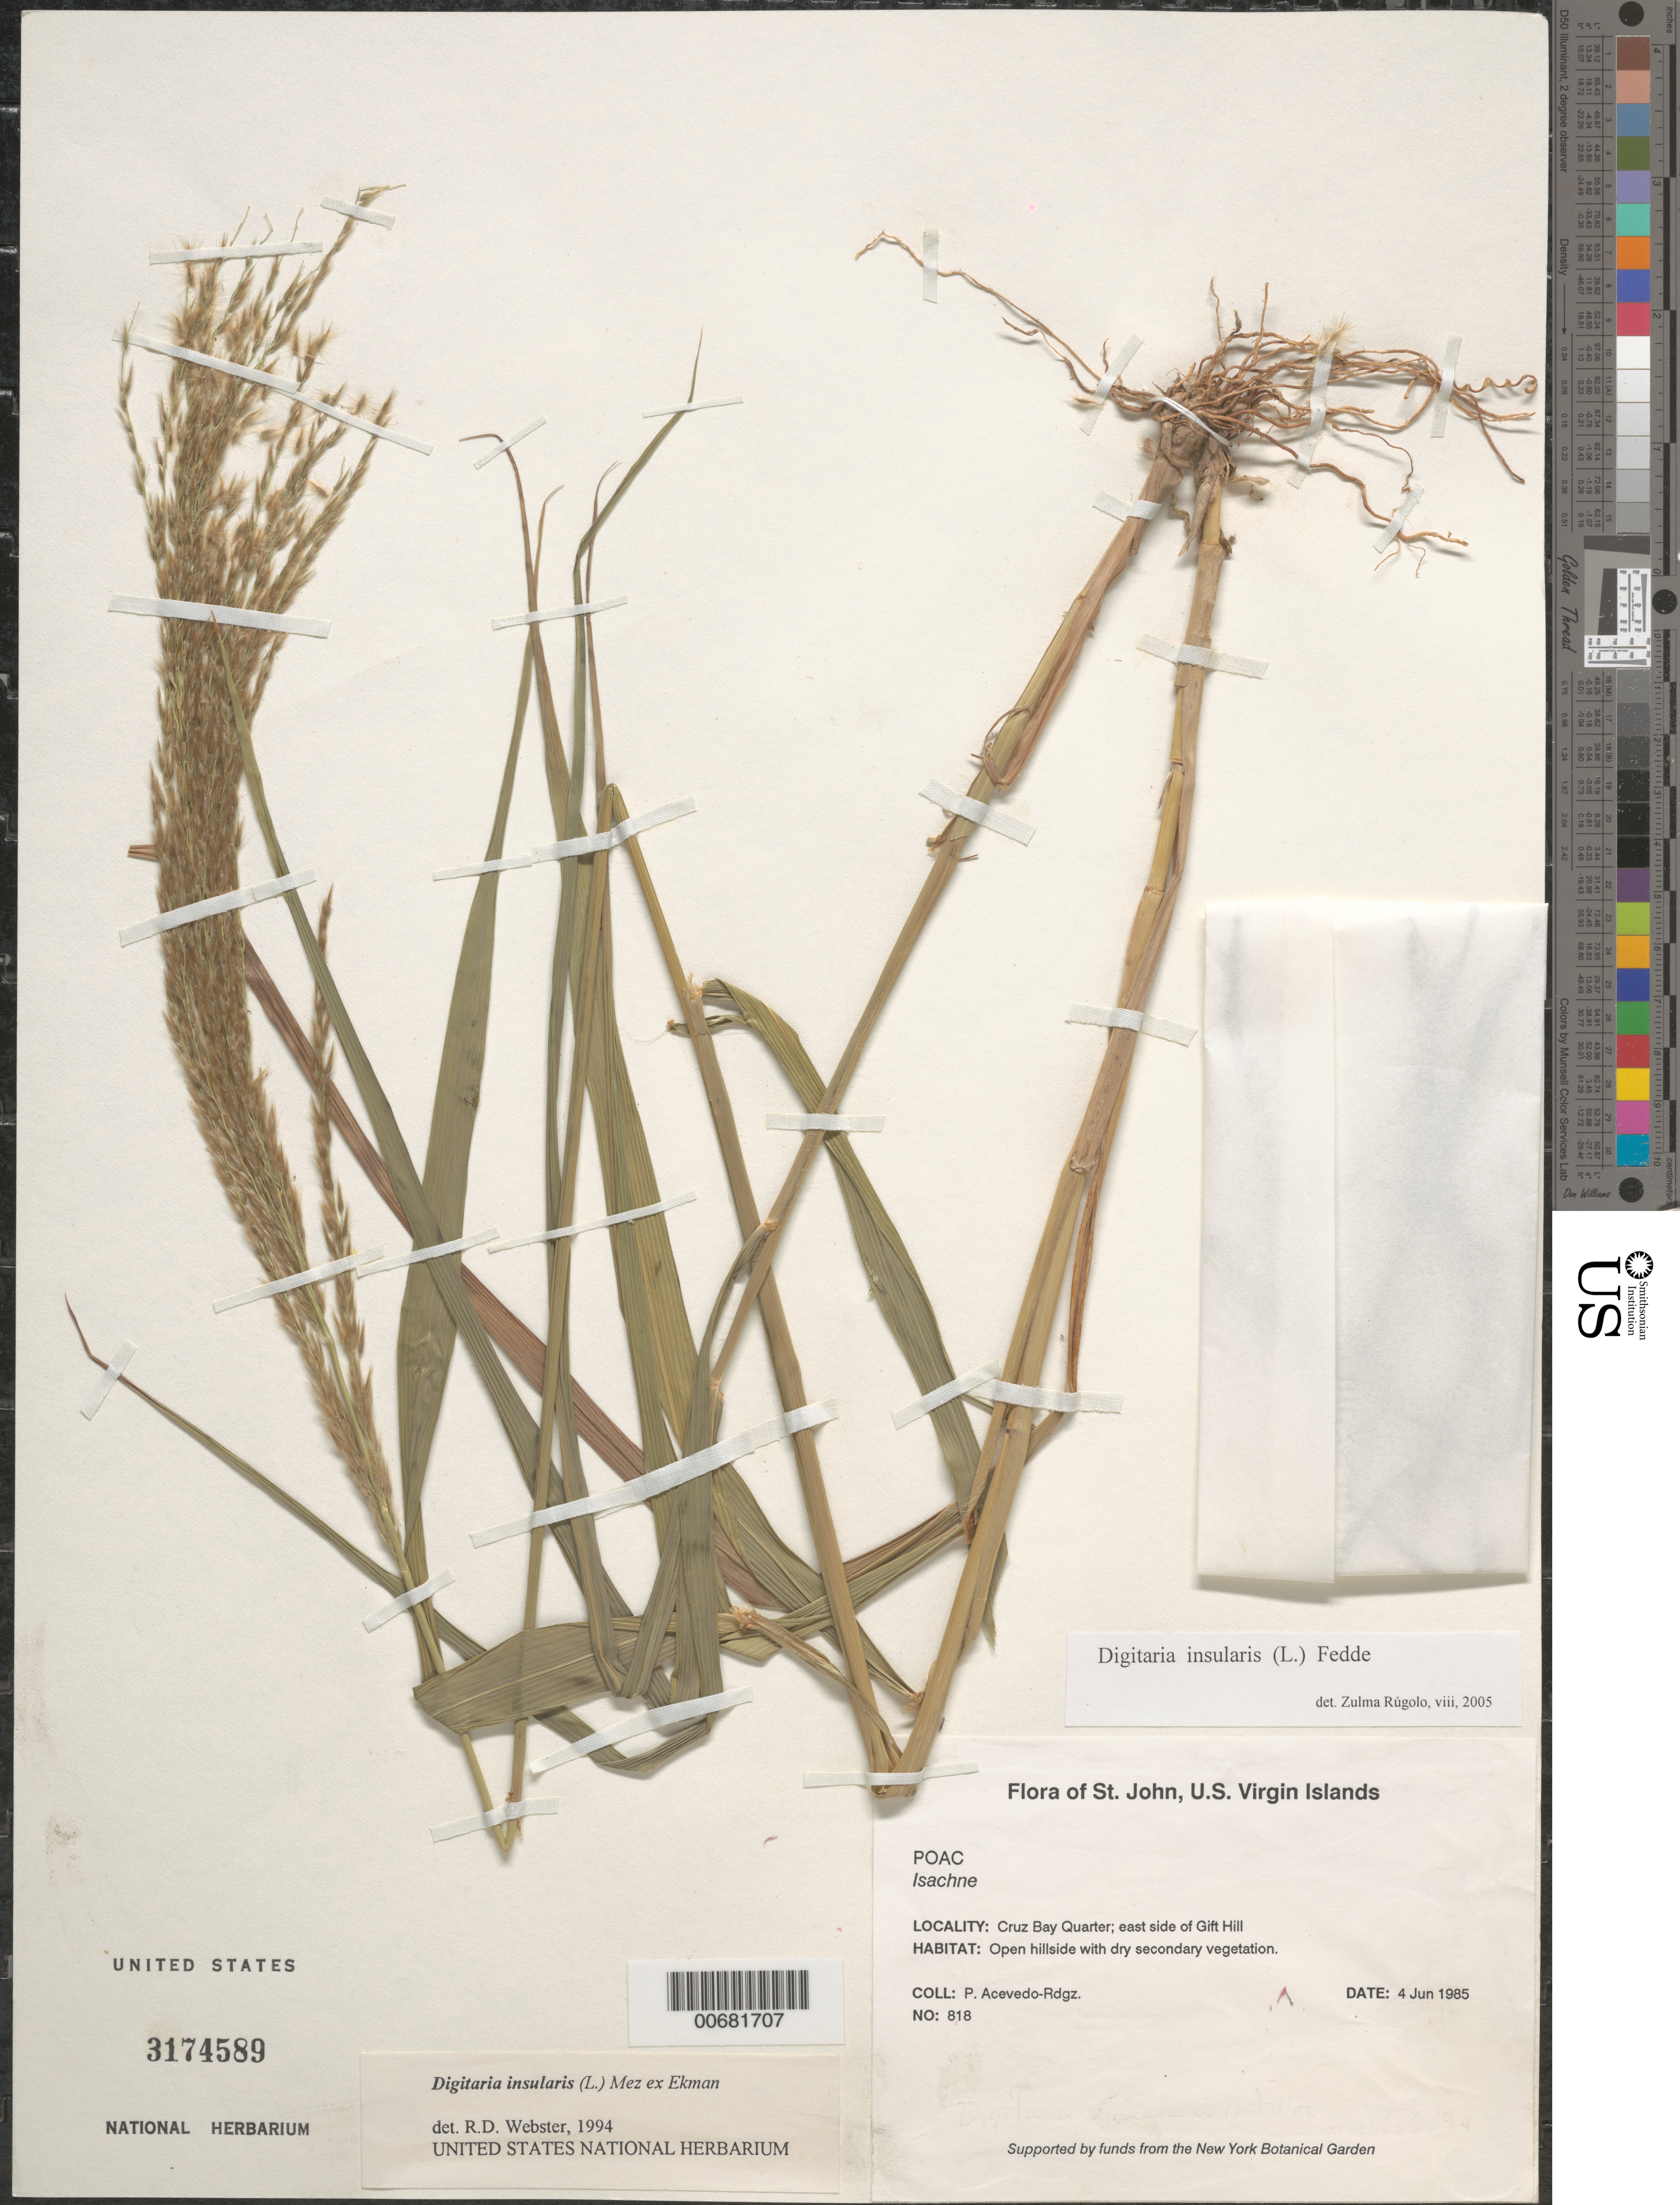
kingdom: Plantae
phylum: Tracheophyta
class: Liliopsida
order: Poales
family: Poaceae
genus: Digitaria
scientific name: Digitaria insularis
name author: (L.) Mez ex Ekman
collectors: P. Acevedo-Rodr., R. O. Woodbury & J. Matuzak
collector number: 818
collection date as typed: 04 Jun 1985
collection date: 1985-06-04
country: U.S. Virgin Islands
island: St. John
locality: Cruz Bay Quarter, East side of Gift Hill.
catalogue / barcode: US 3174589